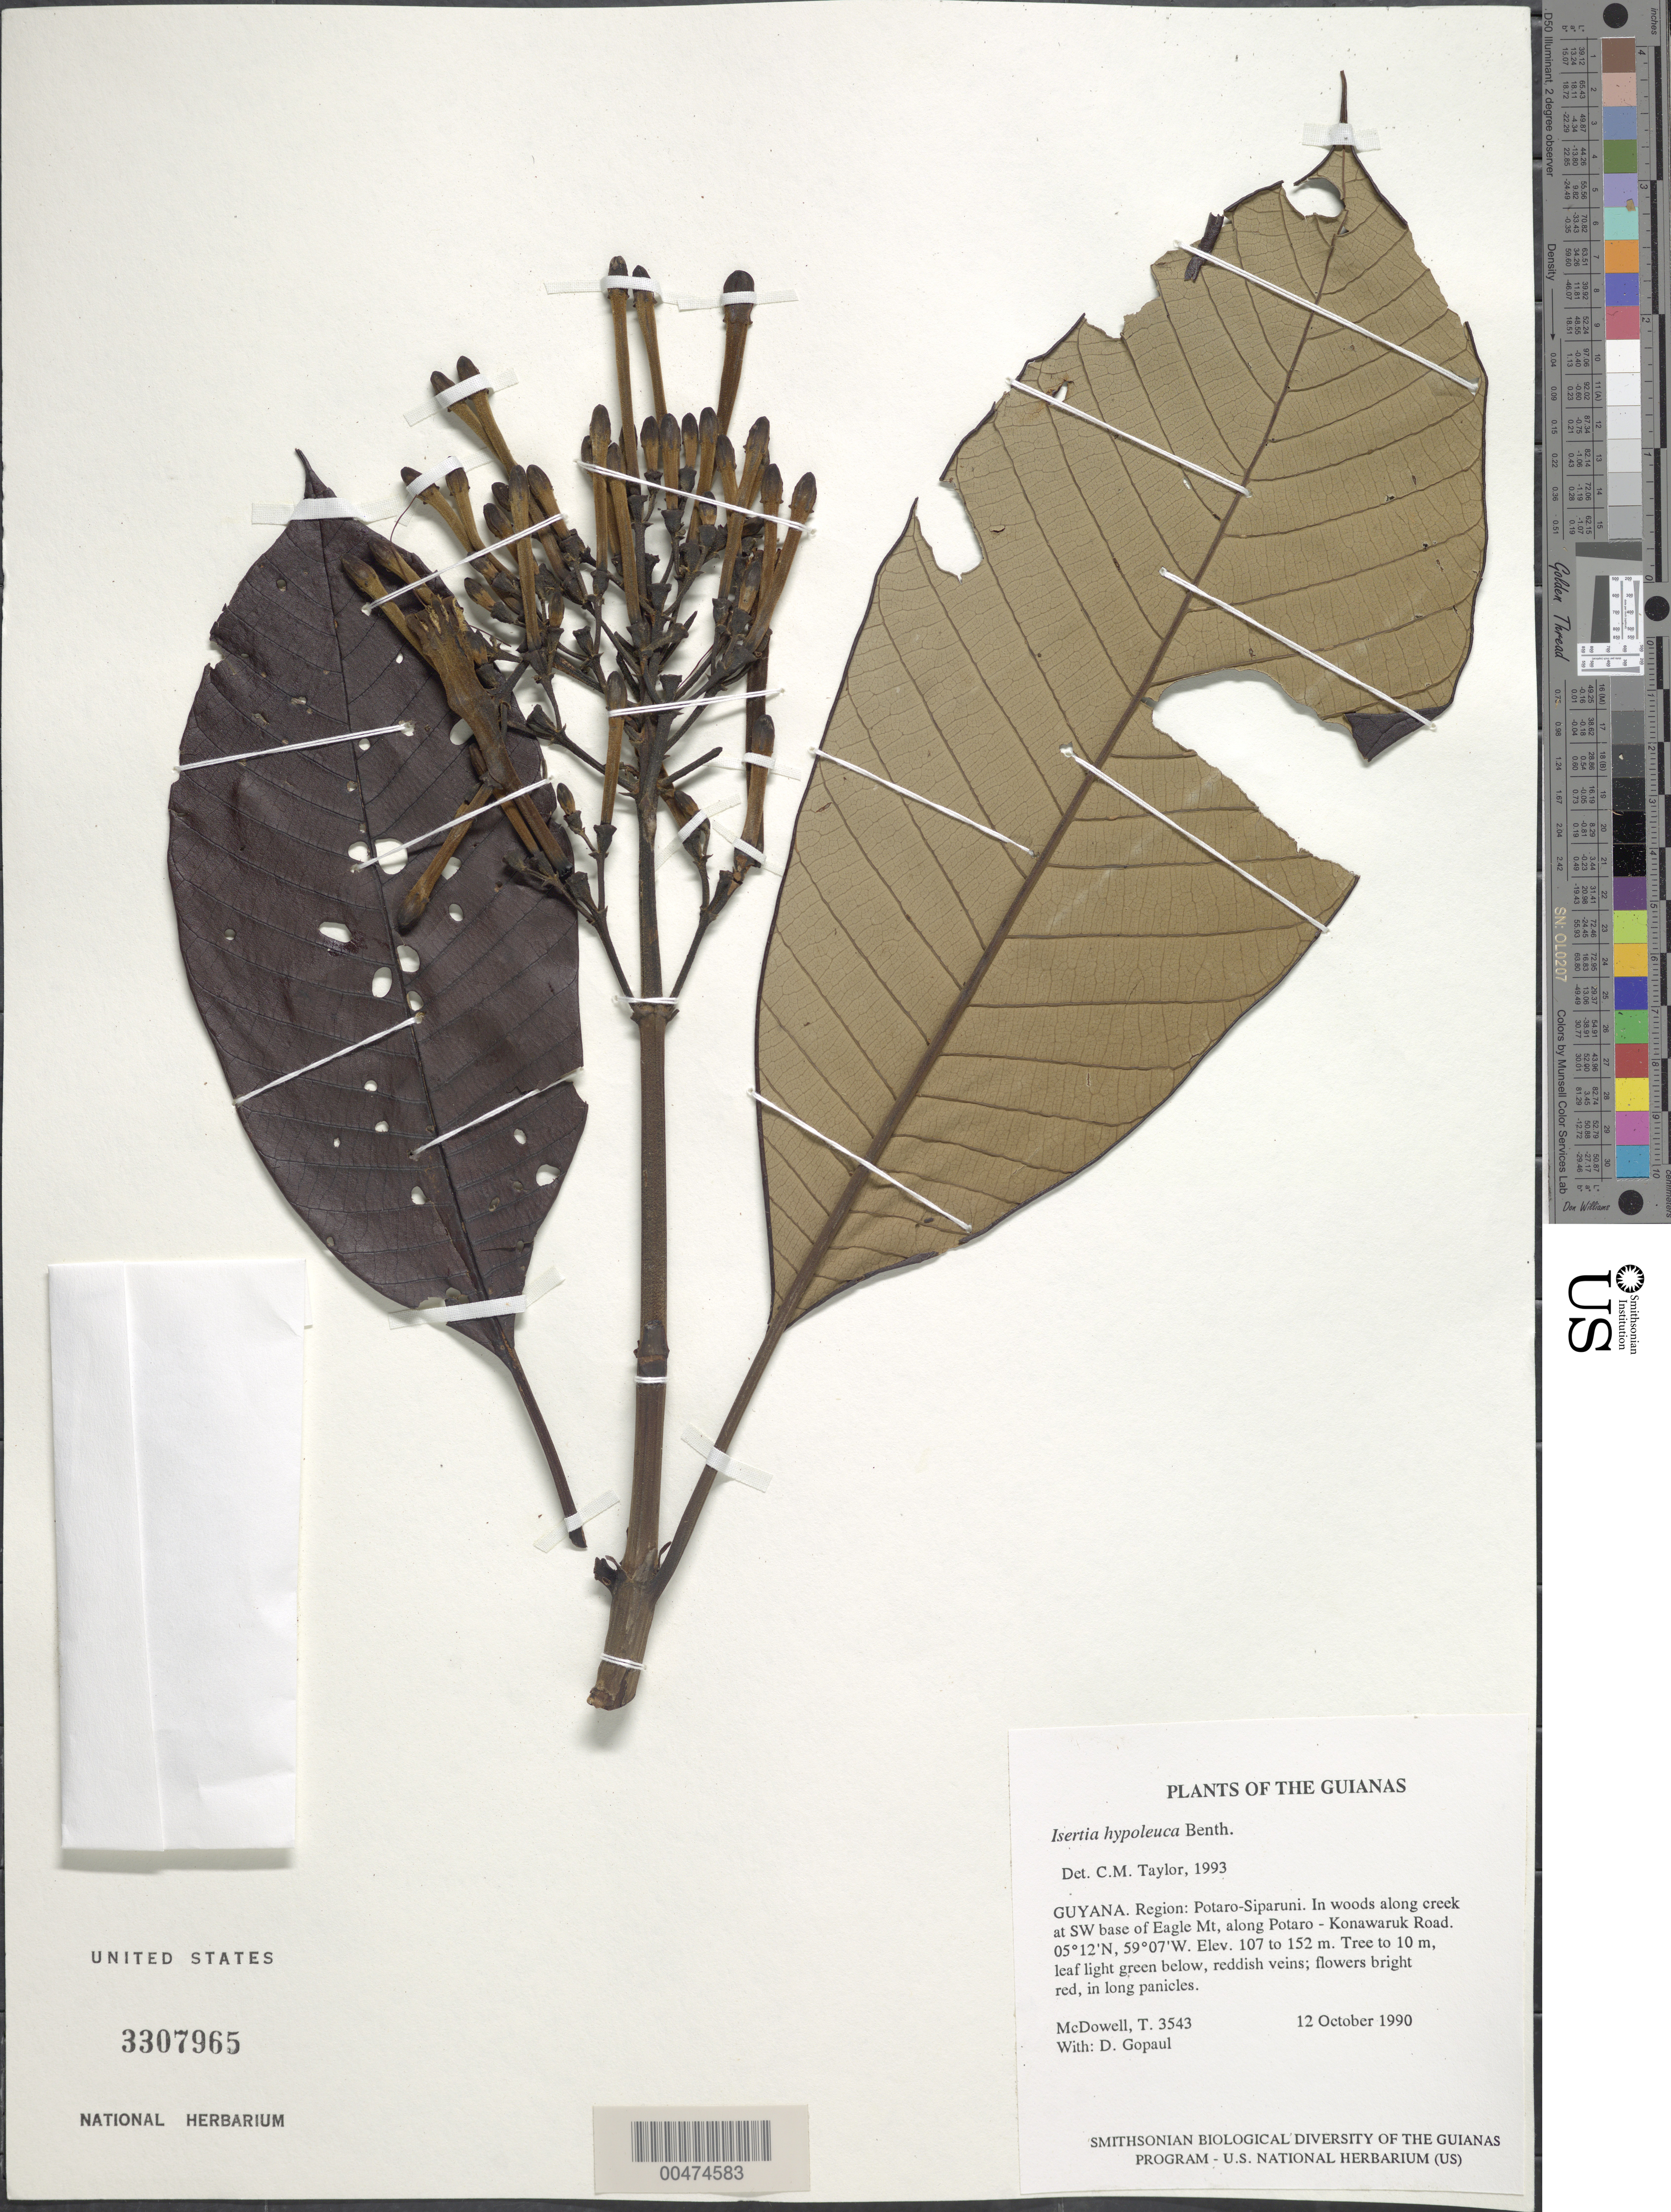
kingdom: Plantae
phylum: Tracheophyta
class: Magnoliopsida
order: Gentianales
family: Rubiaceae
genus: Isertia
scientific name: Isertia hypoleuca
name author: Benth.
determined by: Taylor, Charlotte M.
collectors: T. McDowell & D. Gopaul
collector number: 3543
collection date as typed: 12 October 1990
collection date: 1990-10-12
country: Guyana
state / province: Potaro-Siparuni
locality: In woods along creek at SW base of Eagle Mt and along Potaro - Konawaruk Road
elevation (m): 107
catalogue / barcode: US 3307965